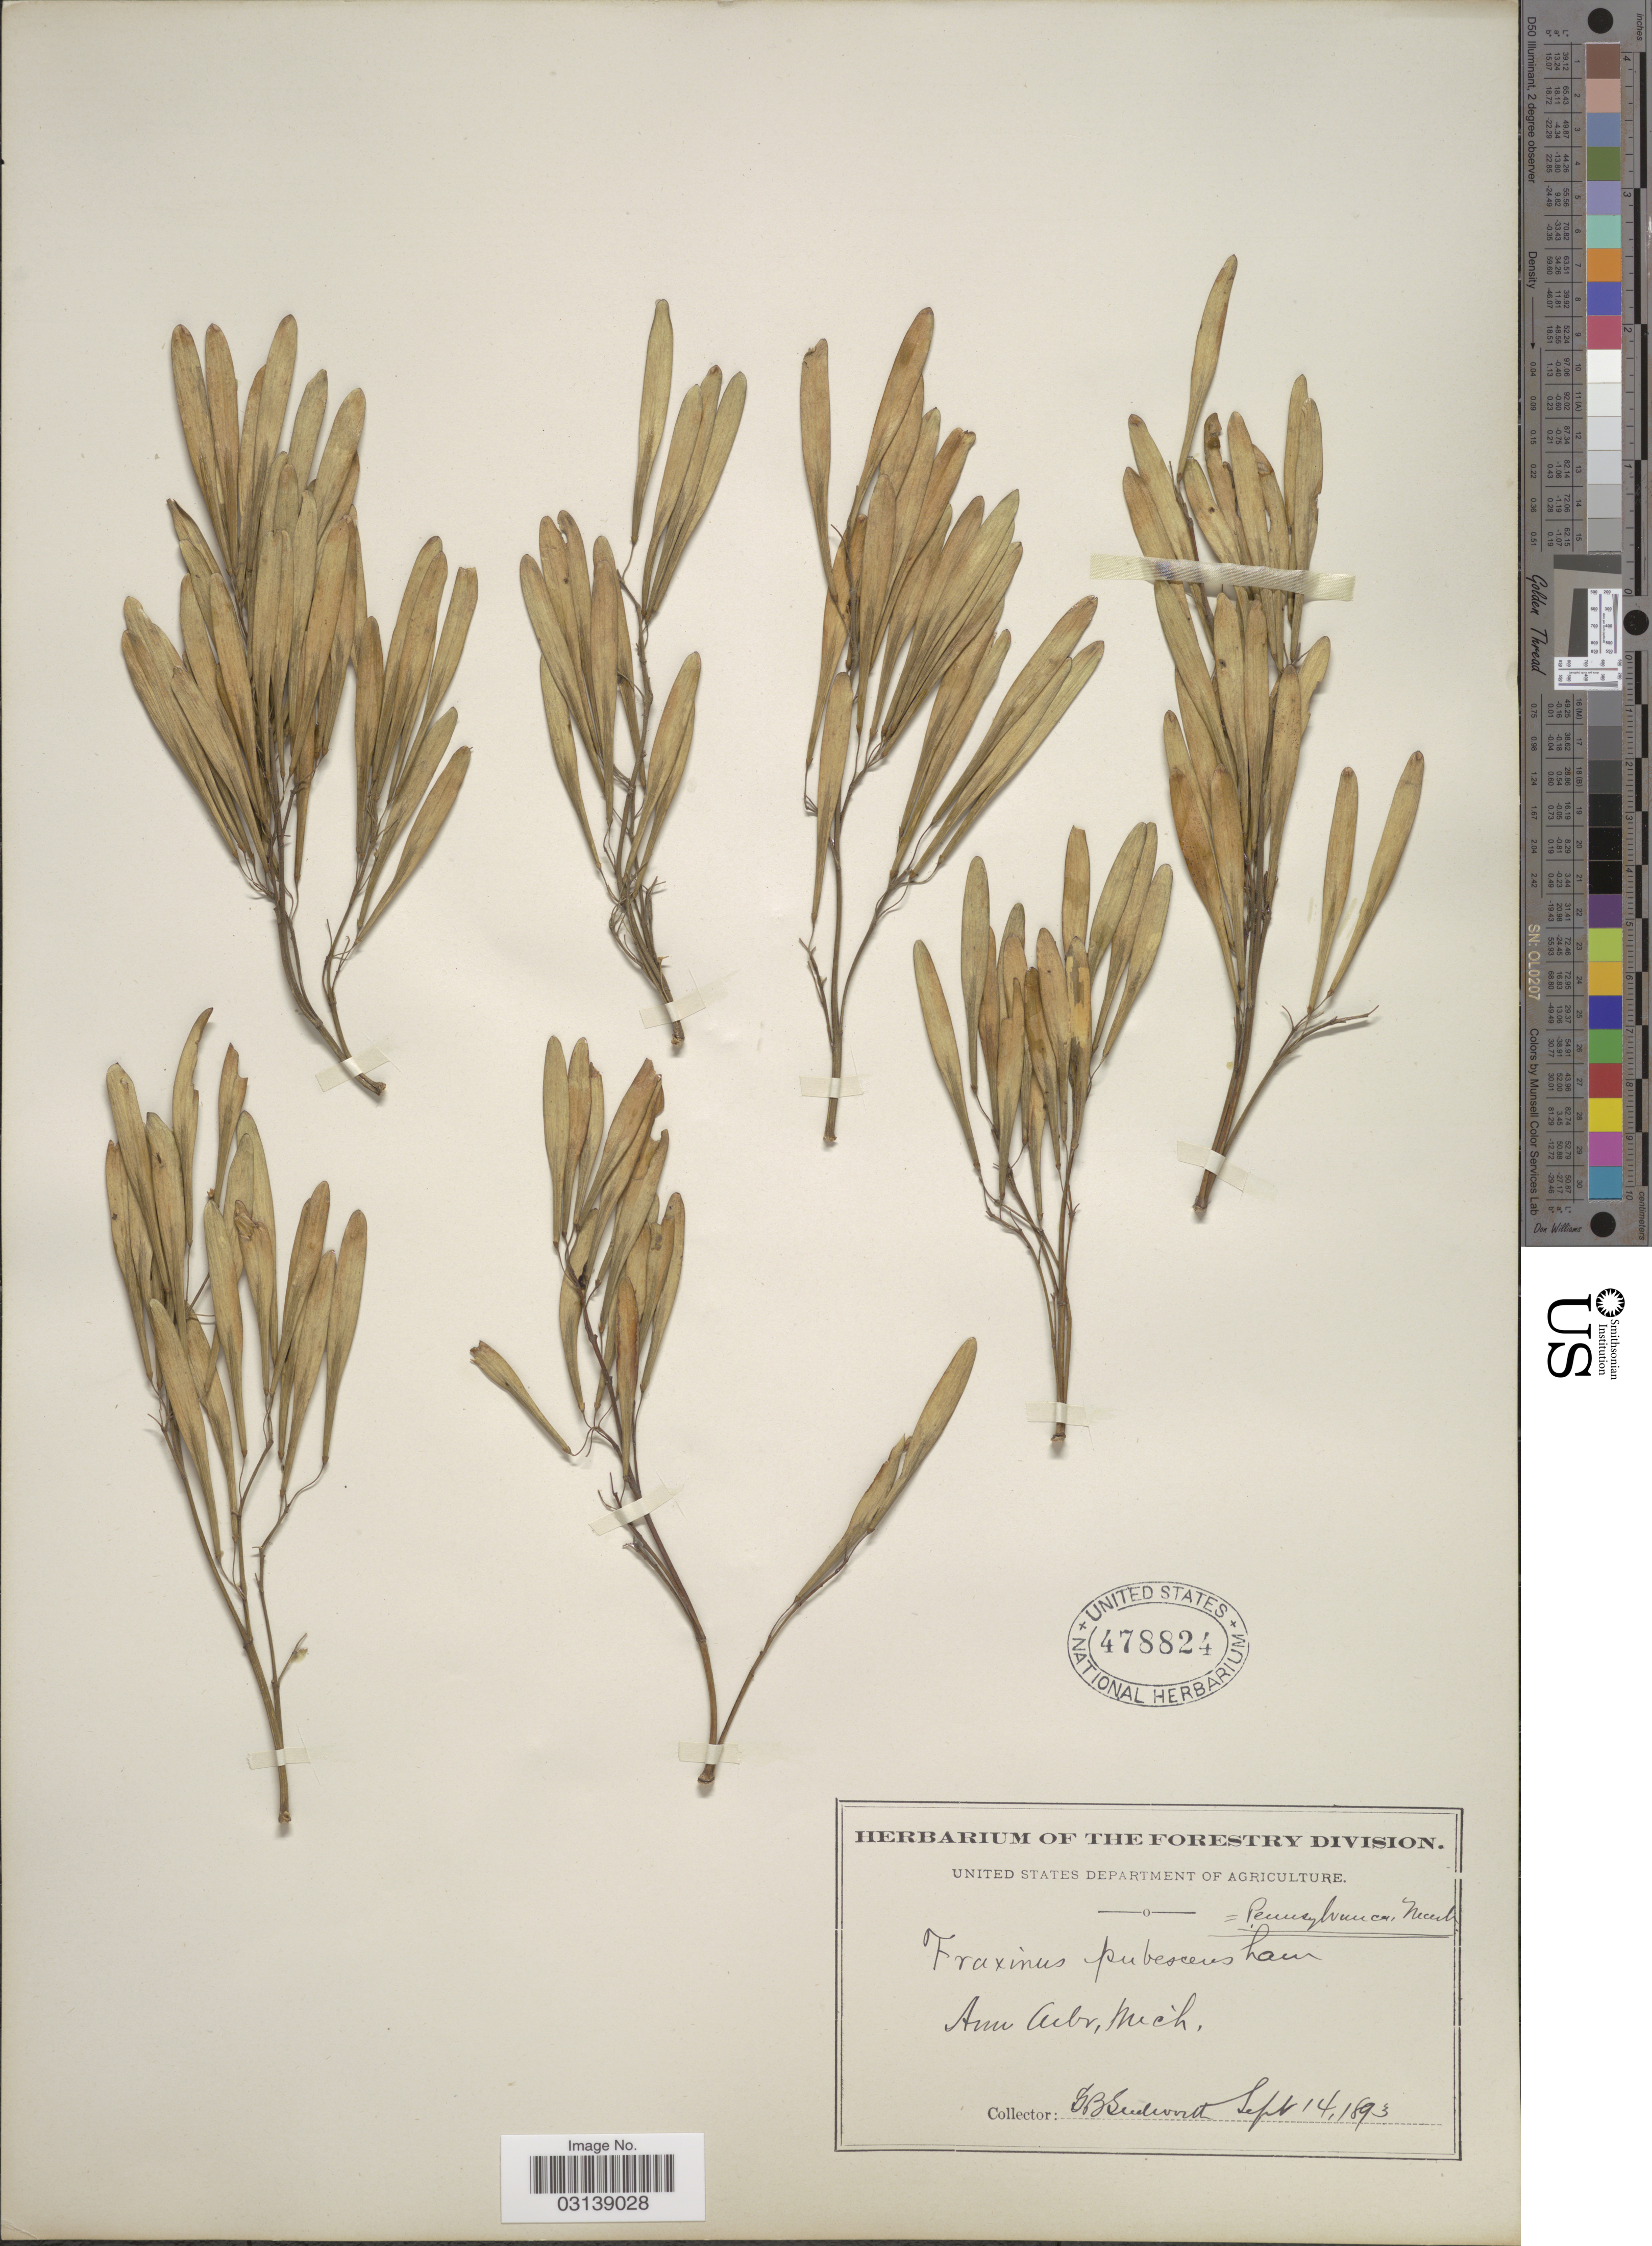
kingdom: Plantae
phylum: Tracheophyta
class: Magnoliopsida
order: Lamiales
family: Oleaceae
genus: Fraxinus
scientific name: Fraxinus pennsylvanica var. lanceolata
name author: Sarg.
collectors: G. B. Sudworth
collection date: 1893-09-14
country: United States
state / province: Michigan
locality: Ann Arbr.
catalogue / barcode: US 478824